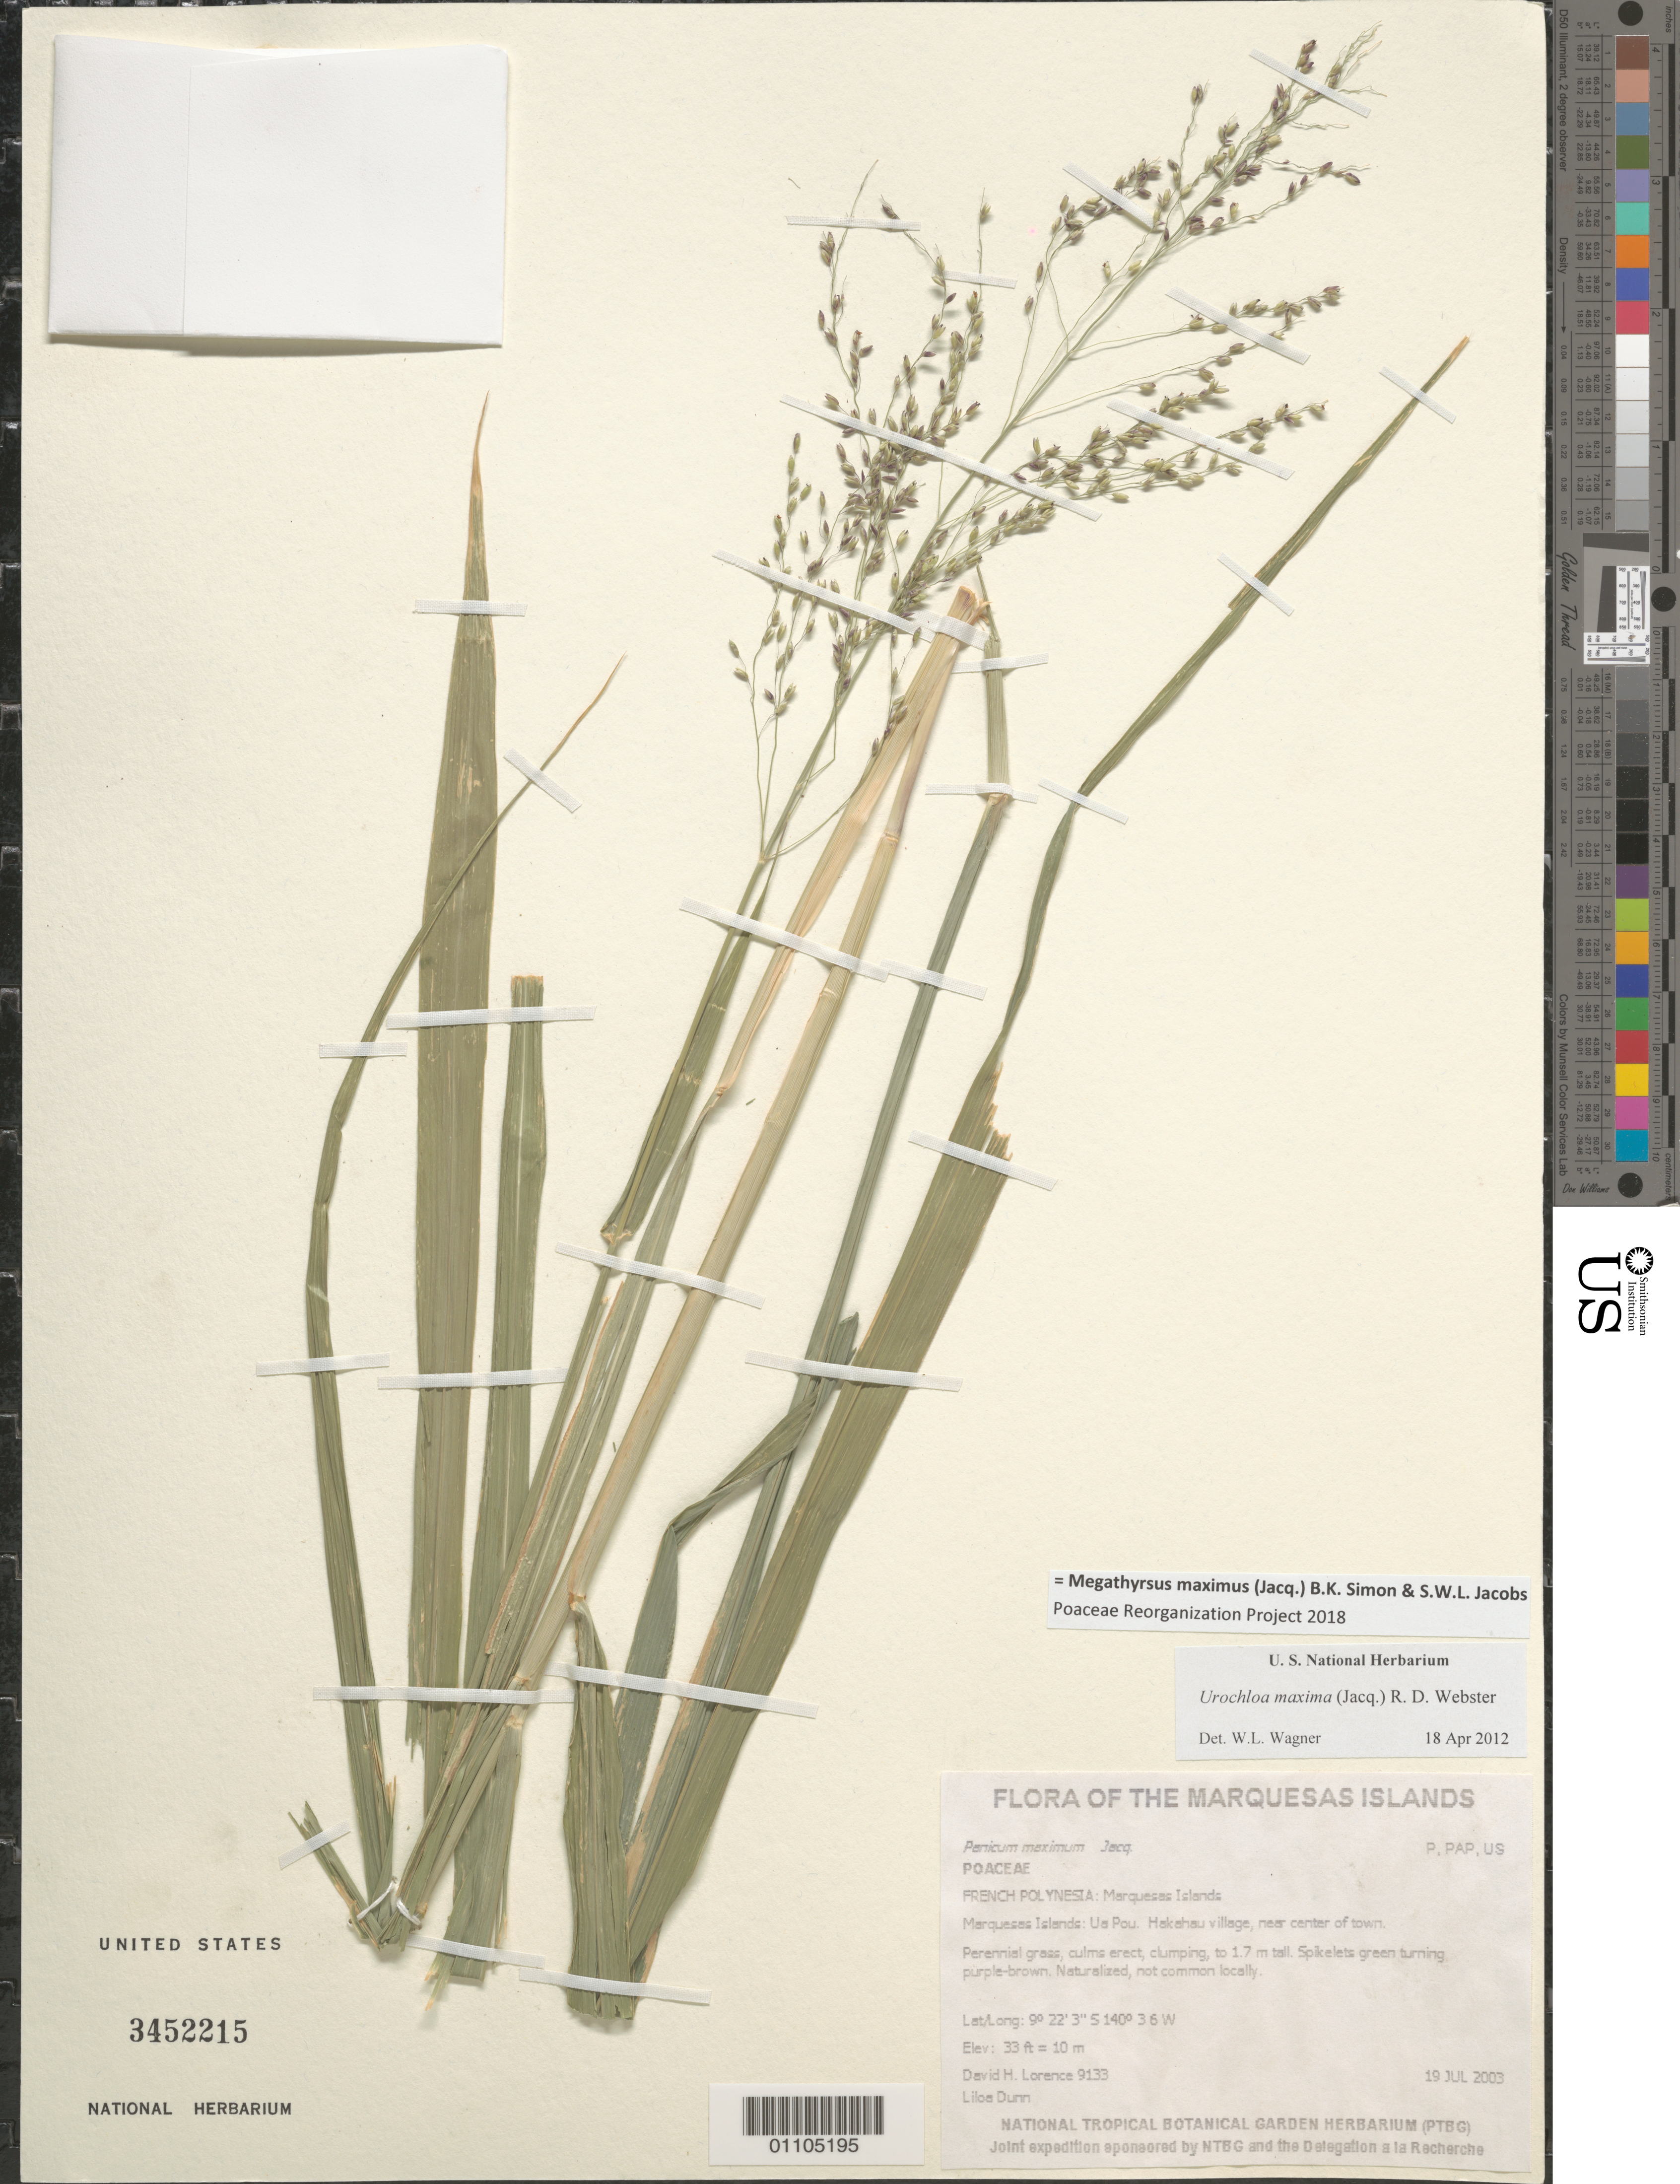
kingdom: Plantae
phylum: Tracheophyta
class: Liliopsida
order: Poales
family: Poaceae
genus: Megathyrsus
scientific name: Megathyrsus maximus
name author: (Jacq.) B.K. Simon & S.W.L. Jacobs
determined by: Poaceae Reorganization Project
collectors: D. Lorence & L. Dunn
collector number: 9133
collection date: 2003-07-19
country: French Polynesia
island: Ua Pou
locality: Hakahau village, near center of town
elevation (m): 10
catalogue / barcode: US 3452215